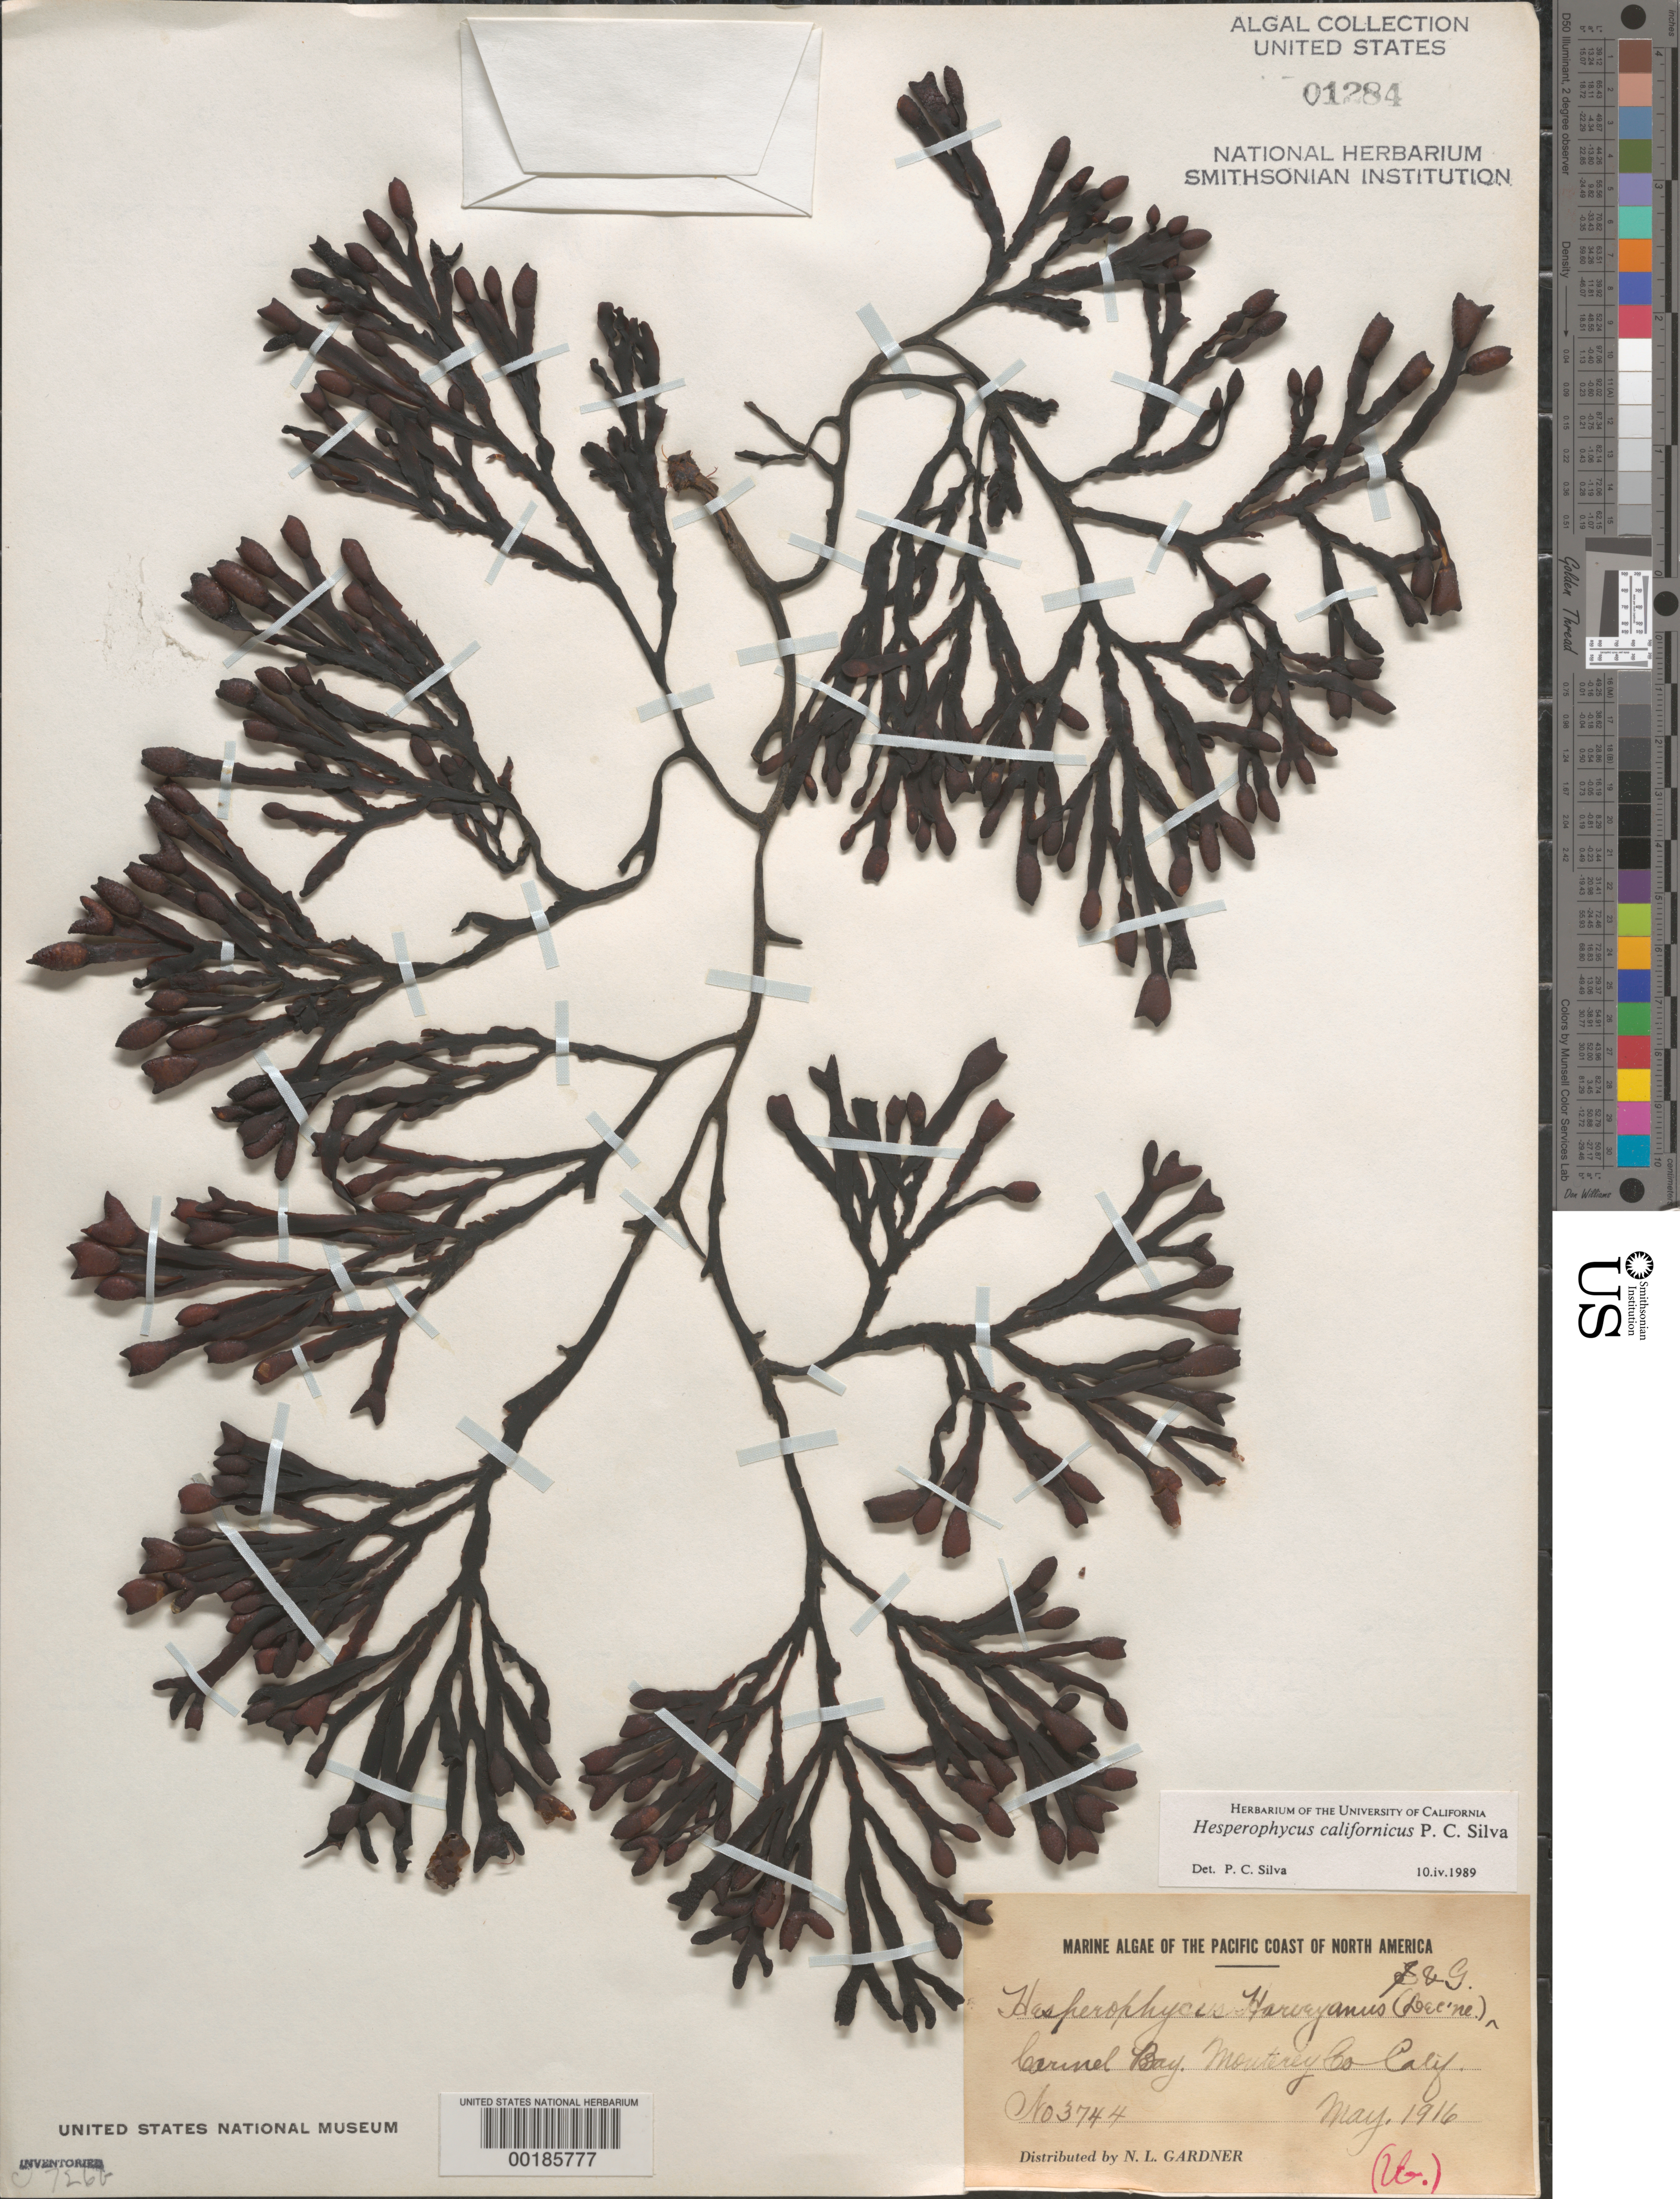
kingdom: Chromista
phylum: Ochrophyta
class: Phaeophyceae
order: Fucales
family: Fucaceae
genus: Hesperophycus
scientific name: Hesperophycus californicus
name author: P.C. Silva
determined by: Silva, P. C.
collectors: N. Gardner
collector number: NLG 3744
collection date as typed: May 1916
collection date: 1916-05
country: United States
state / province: California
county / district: Monterey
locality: Carmel Bay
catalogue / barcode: US 1284